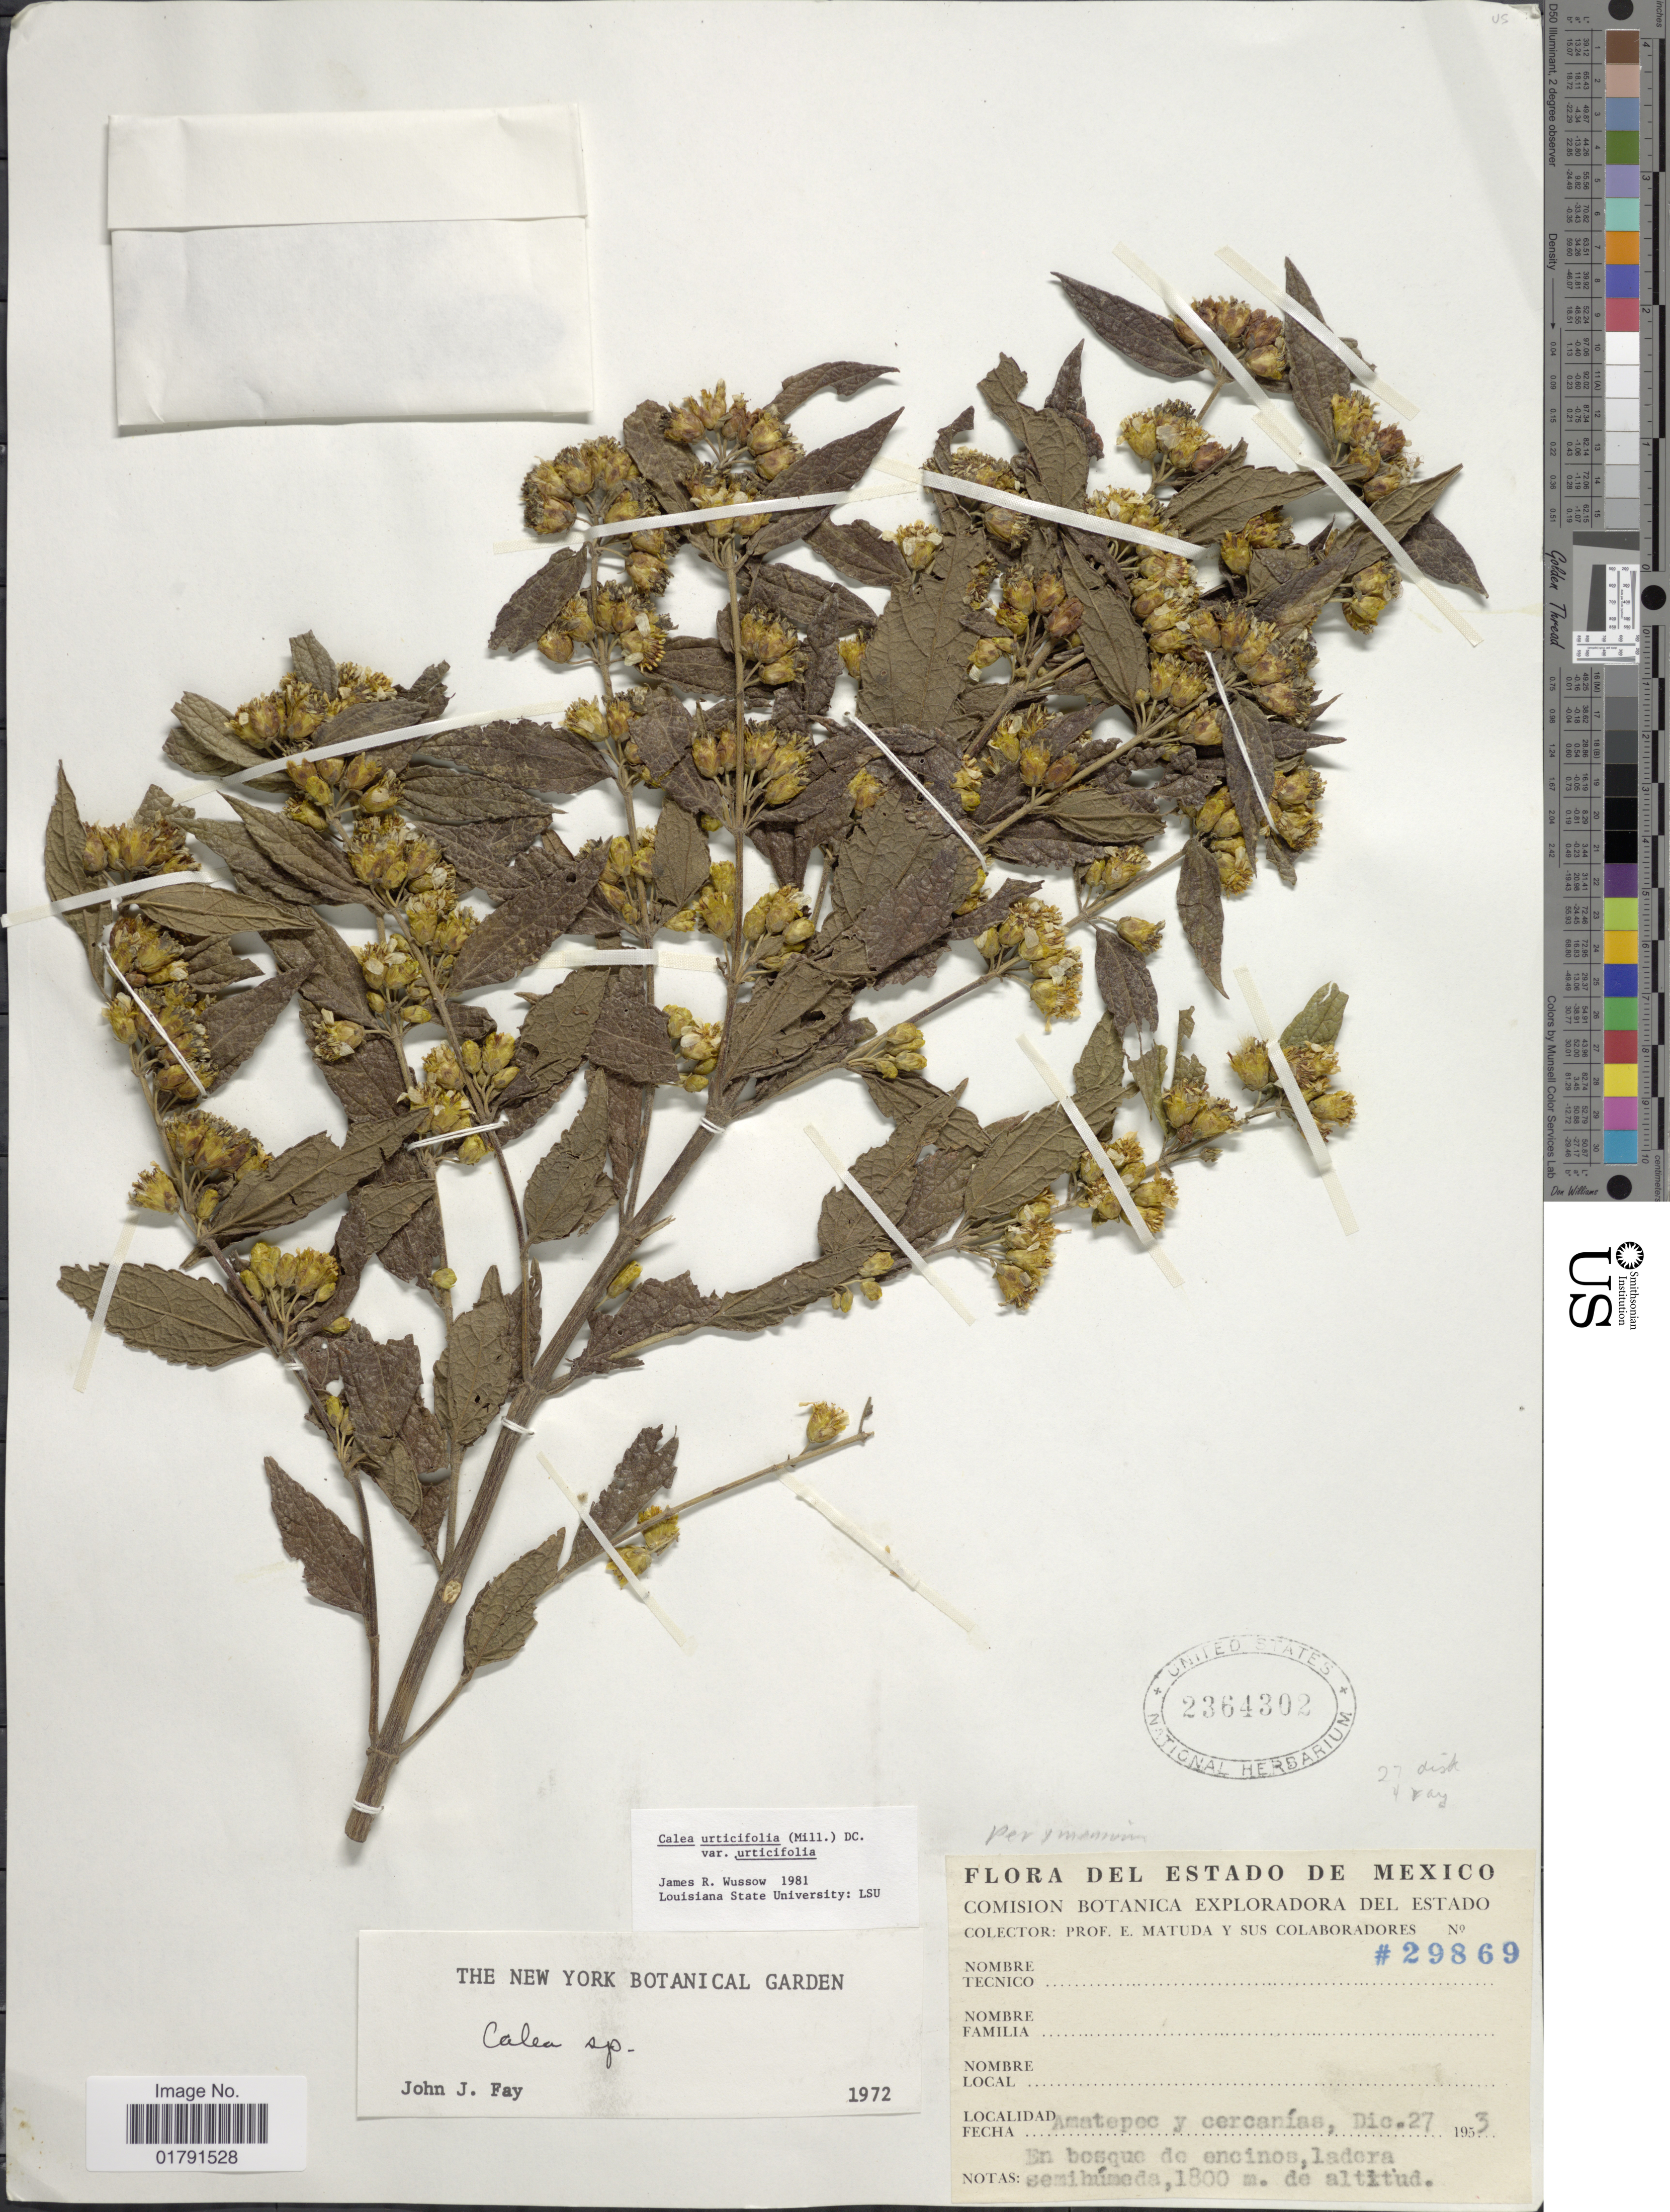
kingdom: Plantae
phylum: Tracheophyta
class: Magnoliopsida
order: Asterales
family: Asteraceae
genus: Calea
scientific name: Calea urticifolia var. urticifolia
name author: (Mill.) DC.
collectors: E. Matuda & et al.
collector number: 29869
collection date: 1953-12-27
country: Mexico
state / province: México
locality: Amatepec y cercanias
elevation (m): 1800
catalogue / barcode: US 2364302